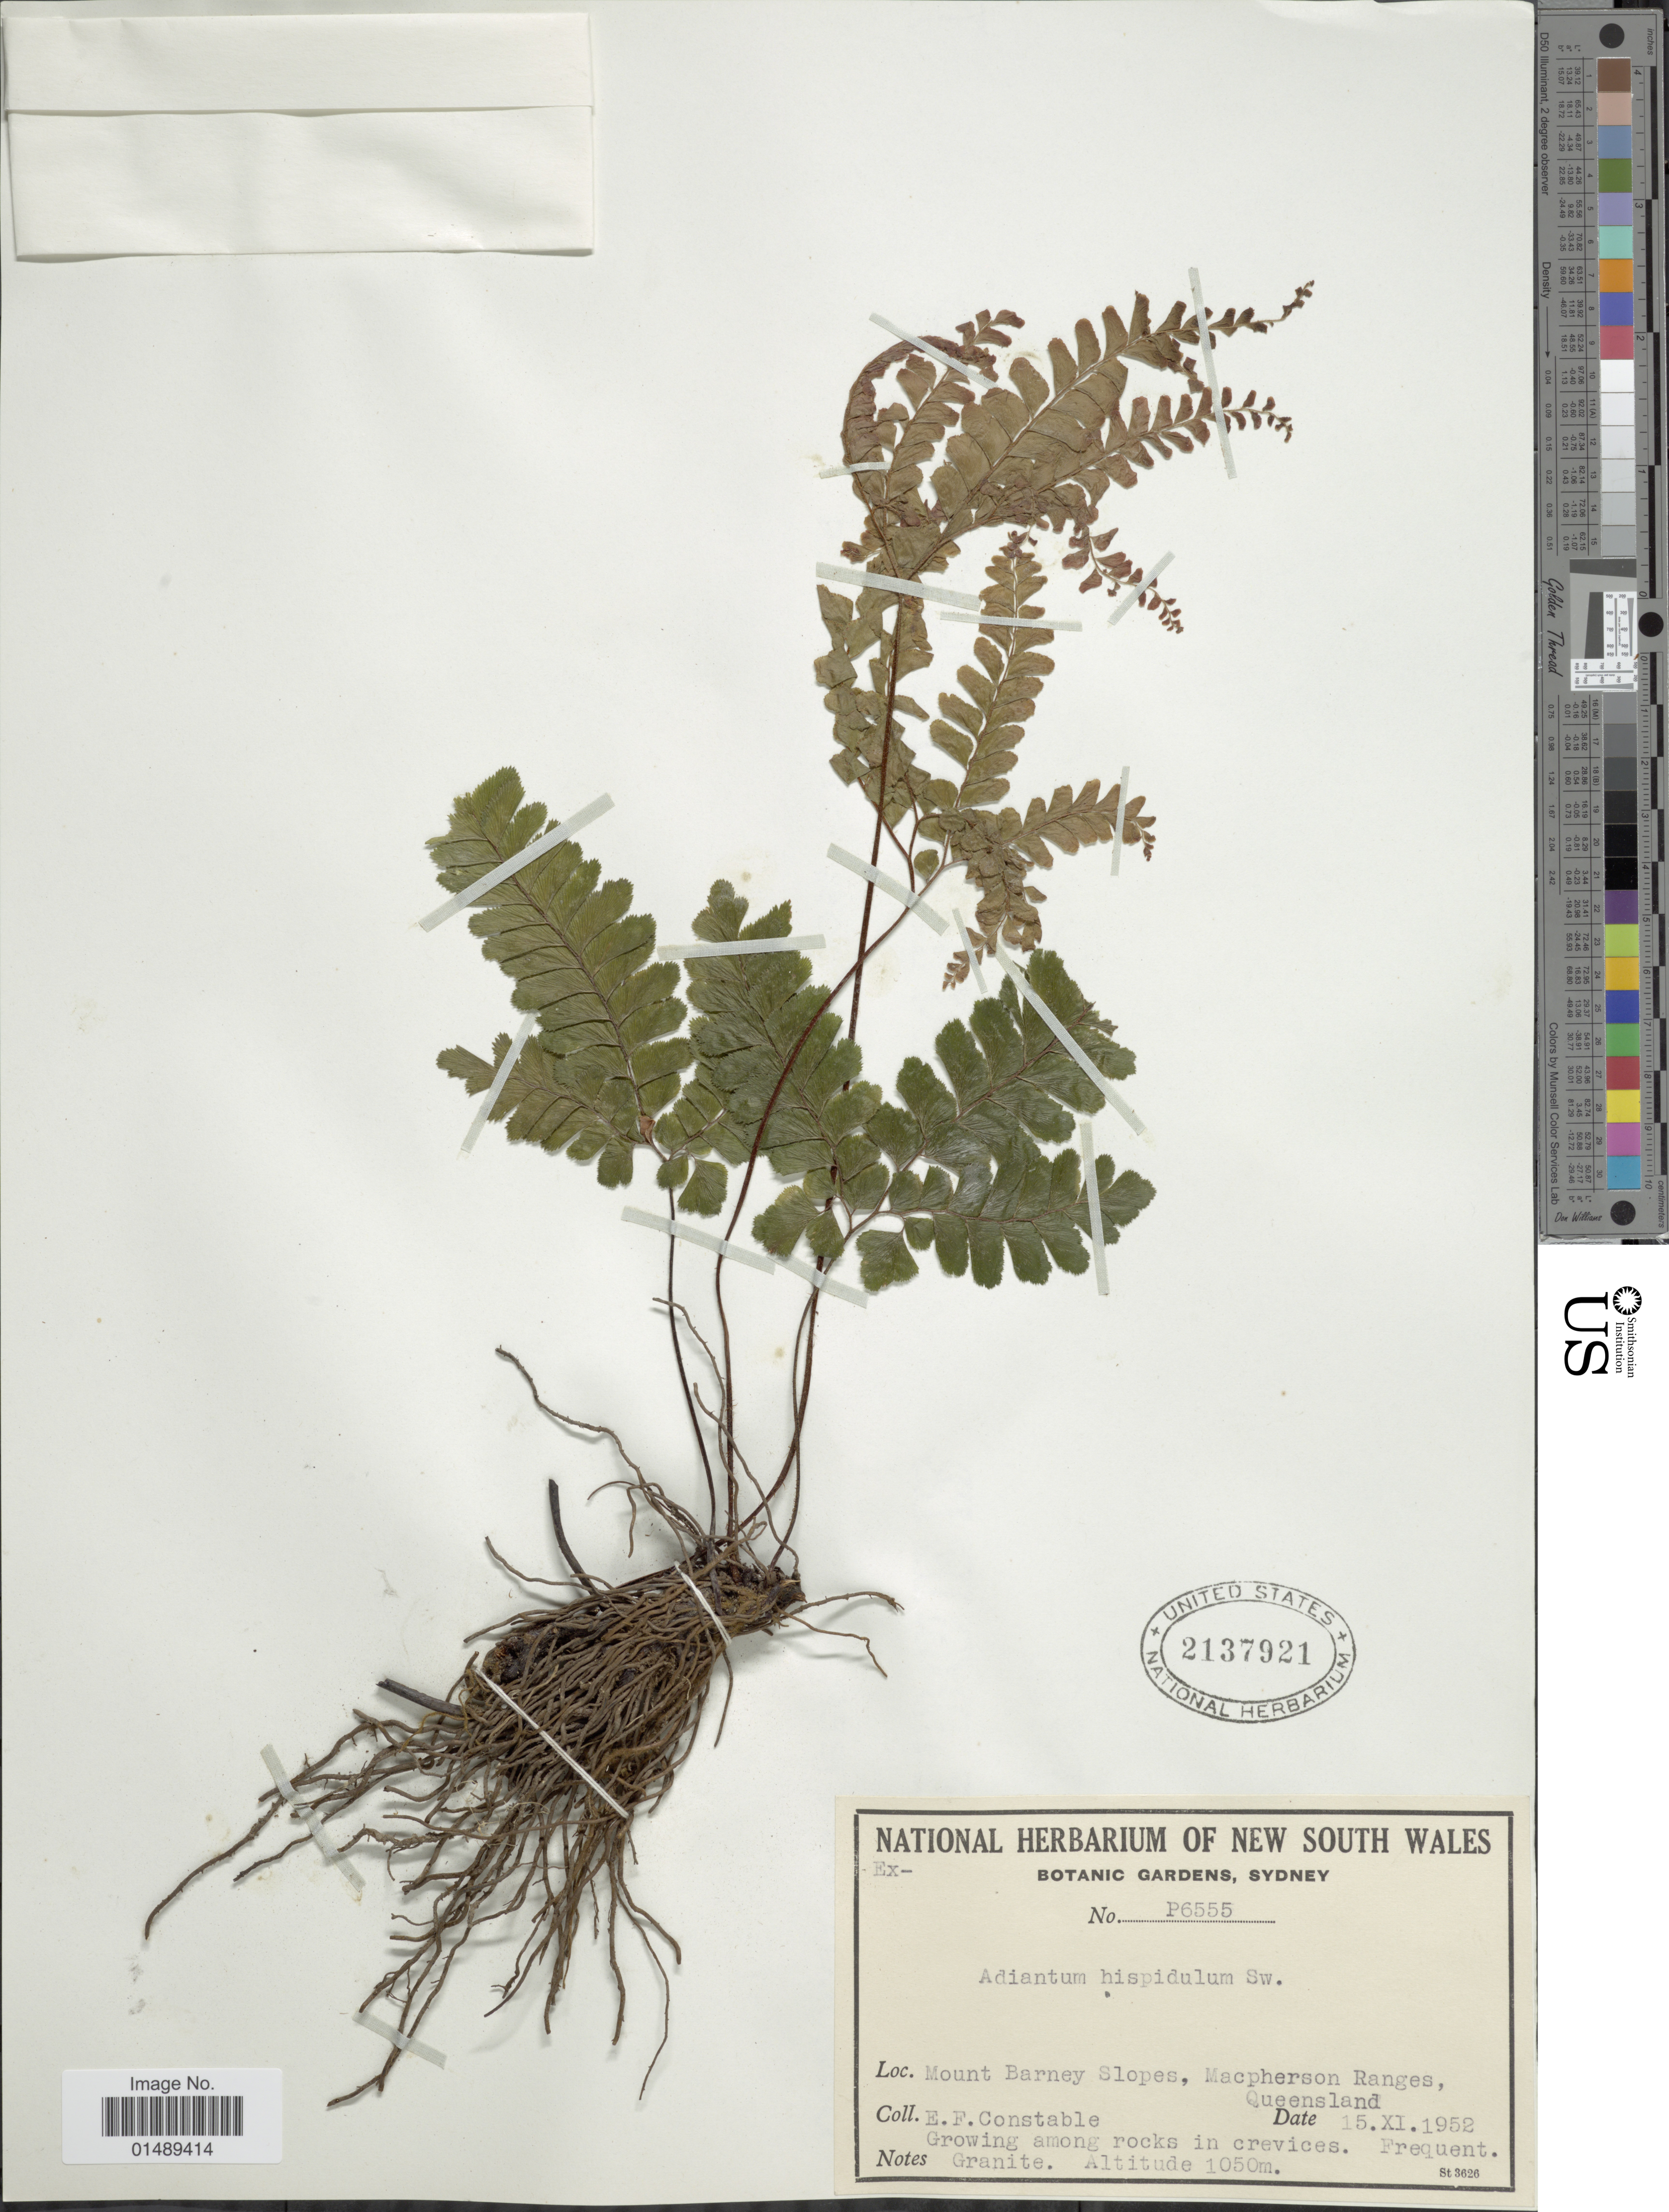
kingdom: Plantae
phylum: Tracheophyta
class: Polypodiopsida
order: Polypodiales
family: Pteridaceae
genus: Adiantum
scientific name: Adiantum hispidulum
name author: Sw.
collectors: E. F. Constable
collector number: P6555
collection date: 1952-11-15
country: Australia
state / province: Queensland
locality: Mount Barney Slopes, Macpherson Ranges, Queensland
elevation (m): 1050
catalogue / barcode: US 2137921